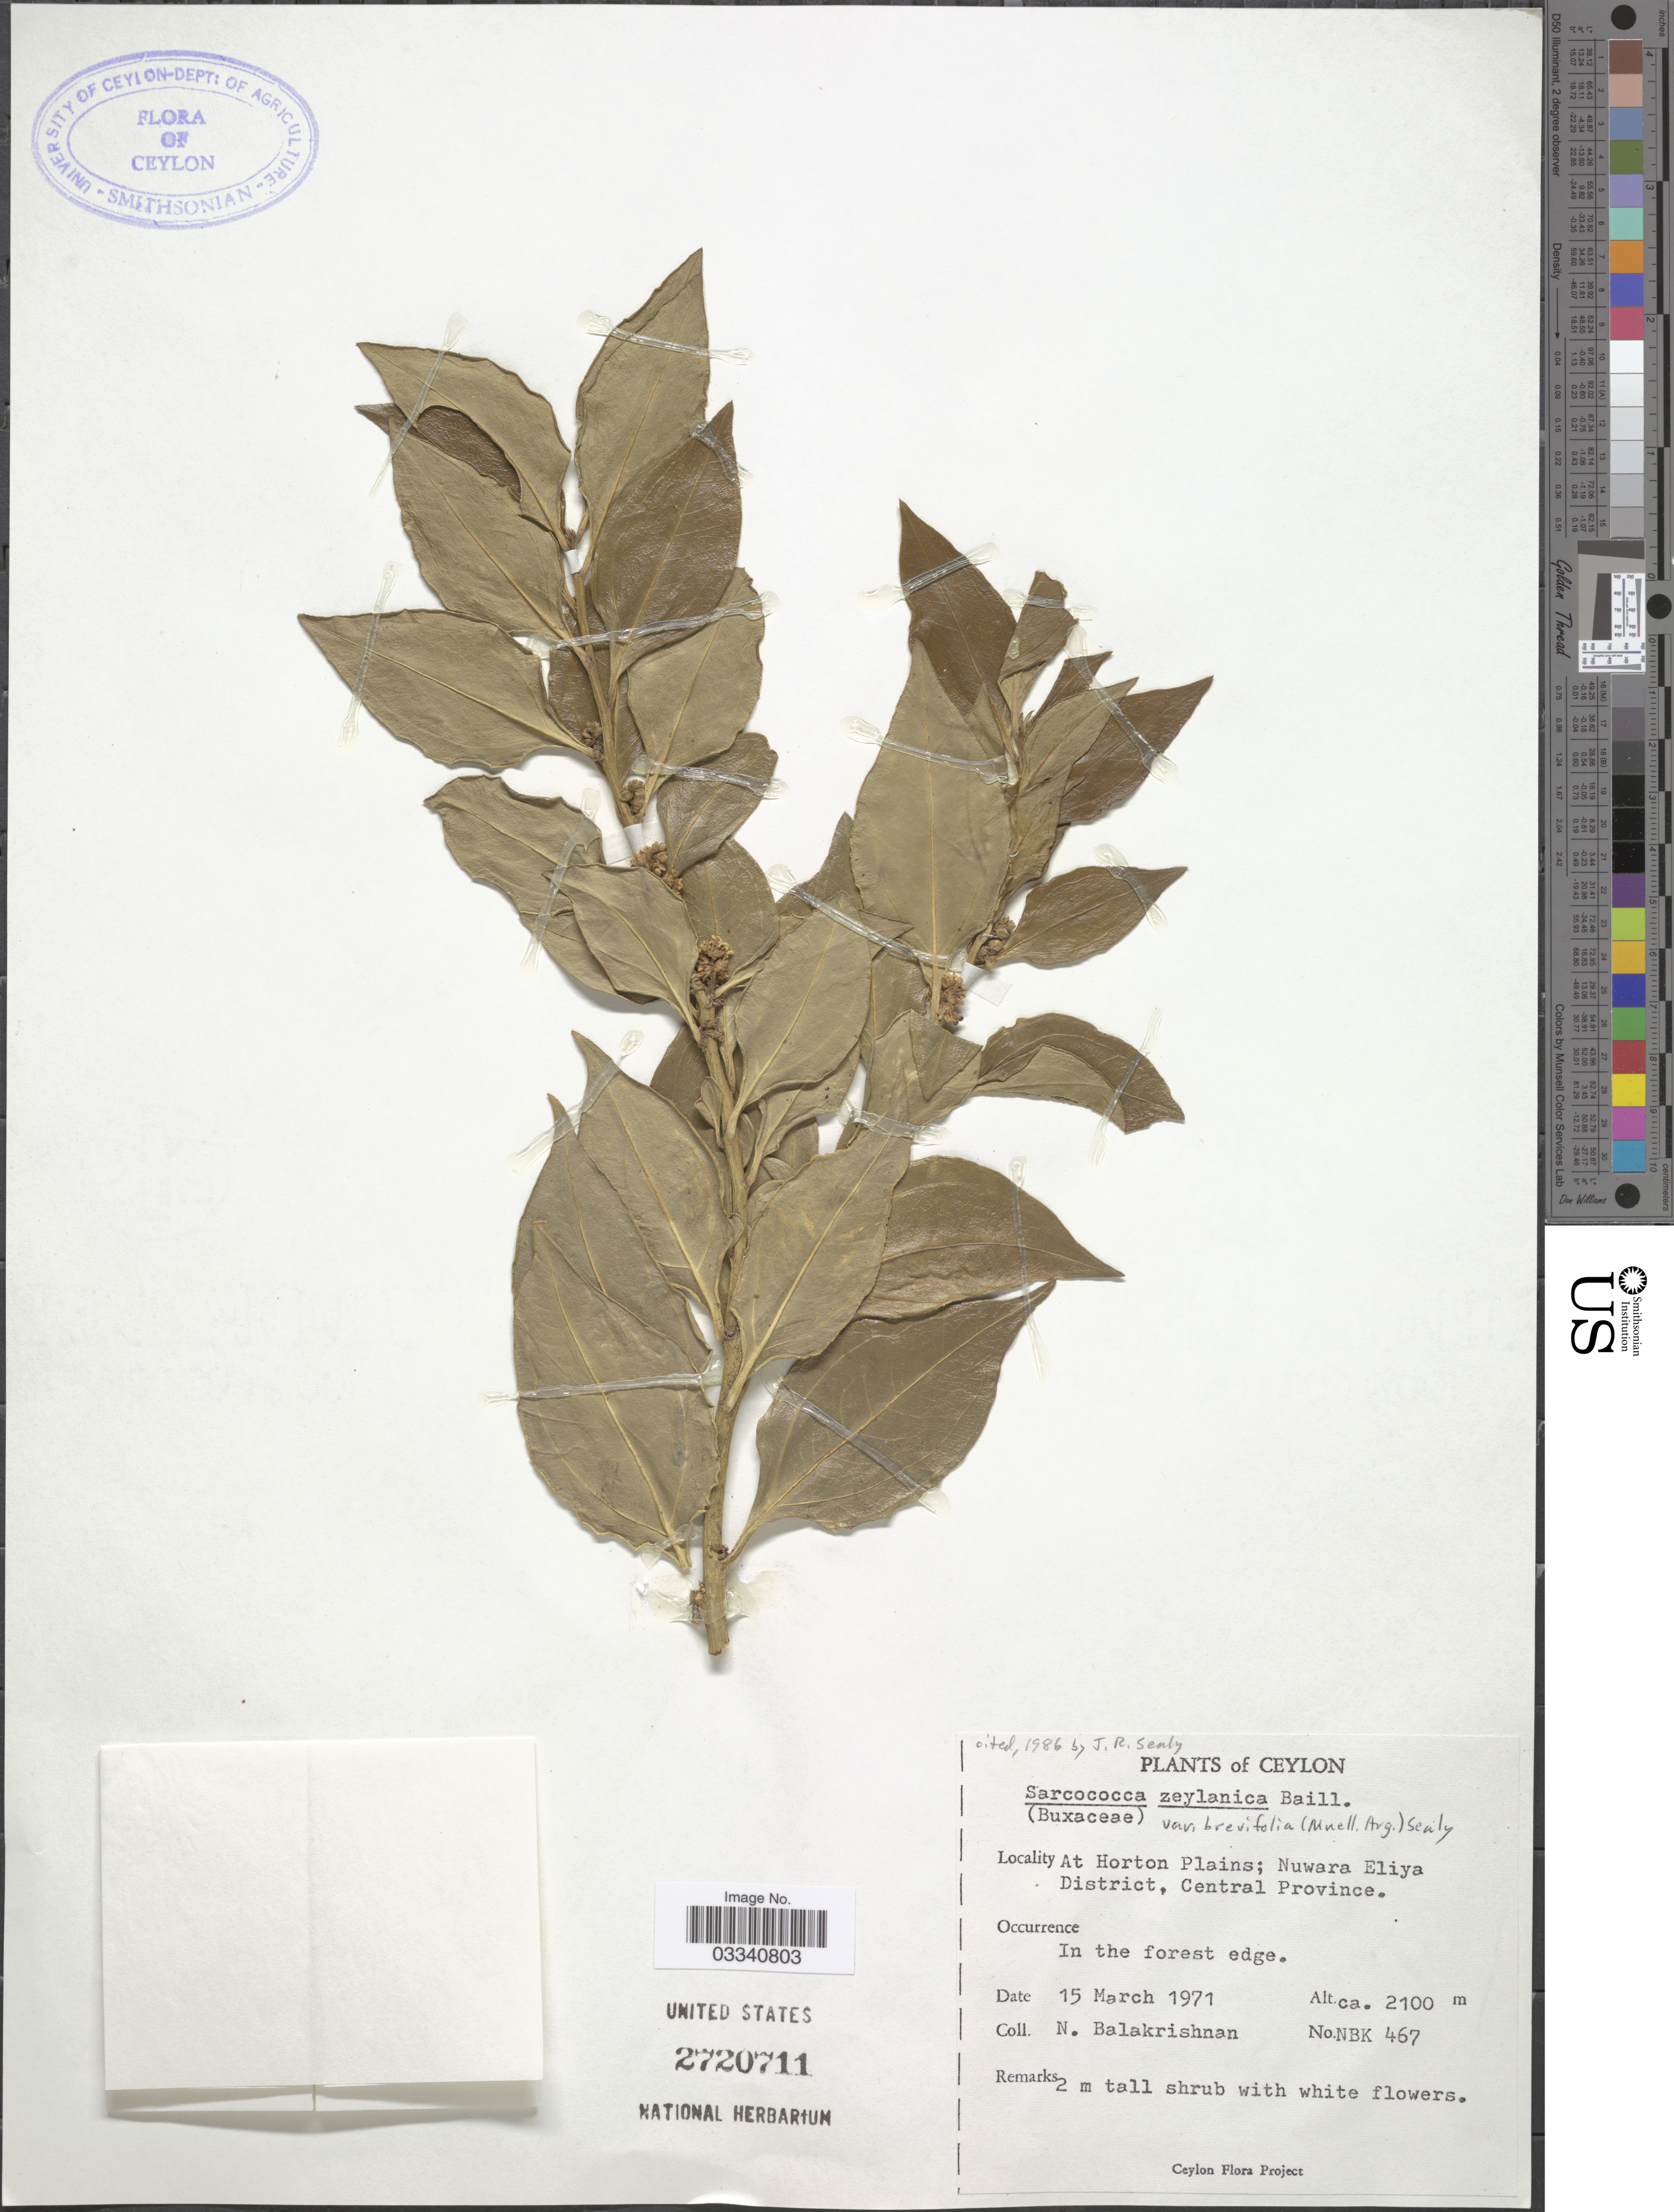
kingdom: Plantae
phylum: Tracheophyta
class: Magnoliopsida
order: Buxales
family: Buxaceae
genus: Sarcococca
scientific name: Sarcococca zeylanica var. brevifolia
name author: (Müll. Arg.) Sealy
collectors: N. Balakrishnan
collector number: NBK 467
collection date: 1971-03-15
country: Sri Lanka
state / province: Central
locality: Ceylon. At Horton Plains; Nuwara Eliya District.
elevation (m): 2100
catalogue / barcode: US 2720711